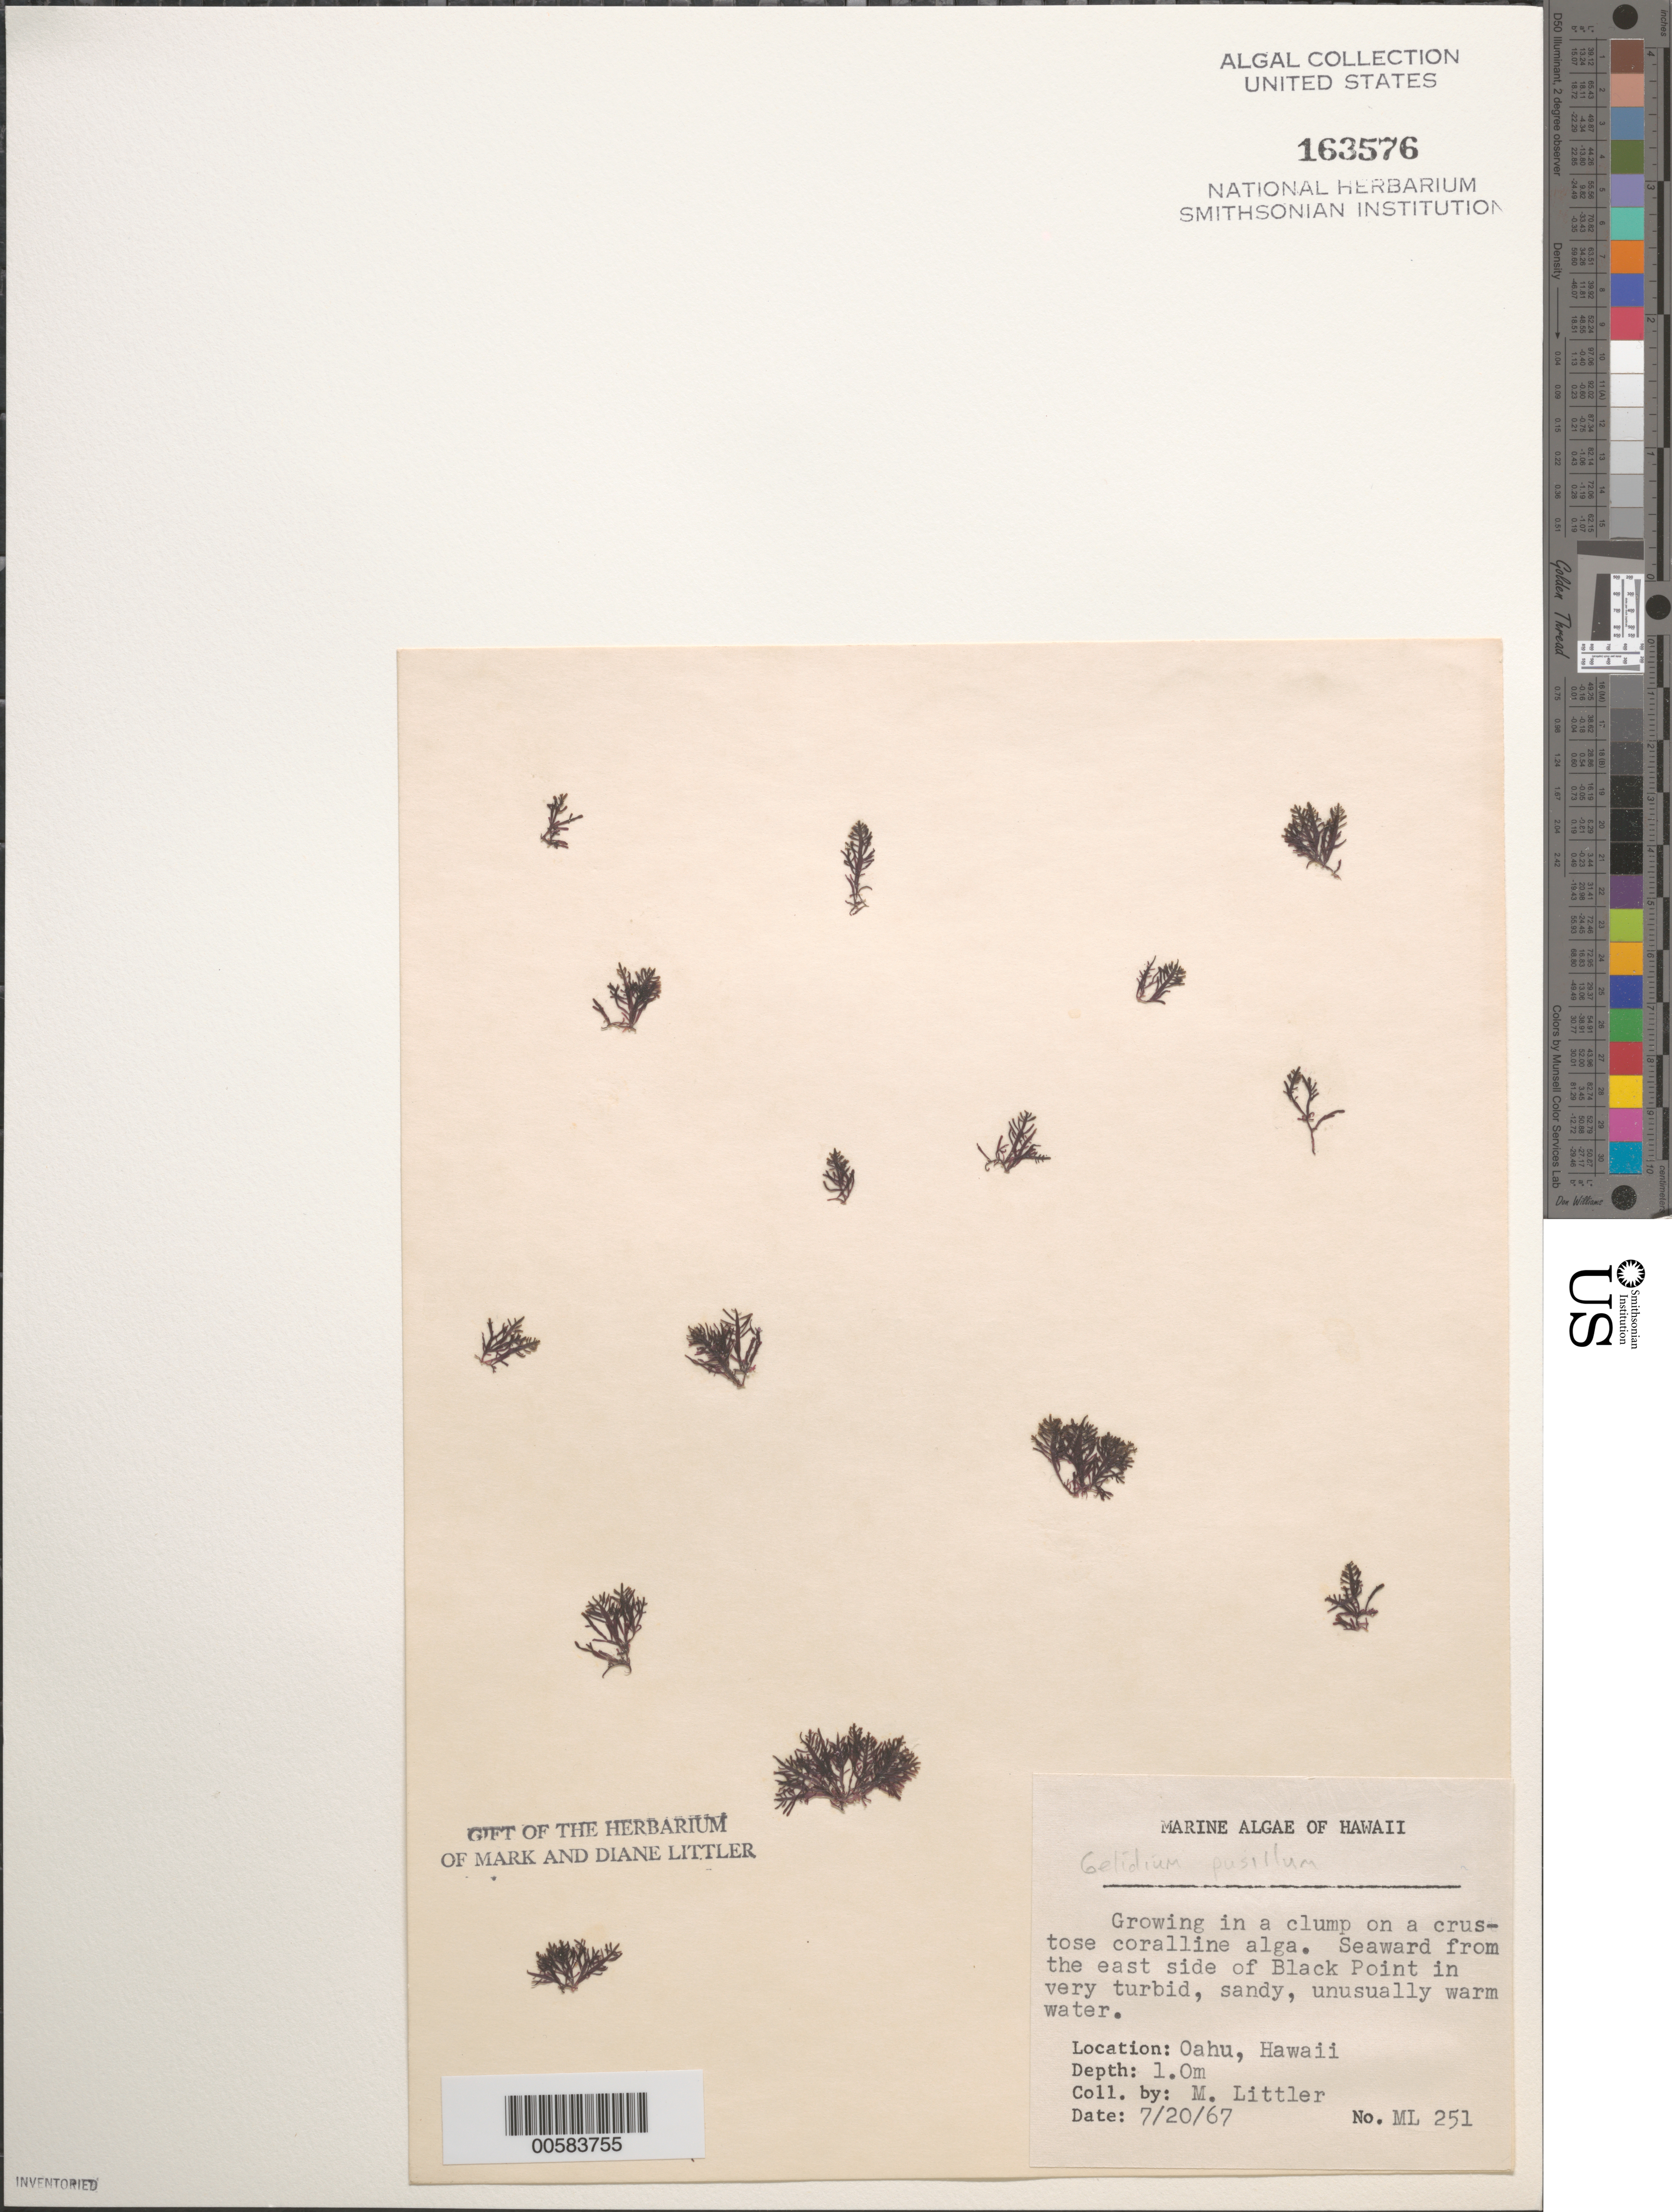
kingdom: Plantae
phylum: Rhodophyta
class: Florideophyceae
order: Gelidiales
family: Gelidiaceae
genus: Gelidium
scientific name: Gelidium pusillum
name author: (Stackh.) Le Jol.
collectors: M. M. Littler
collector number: ML 251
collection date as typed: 20 Jul 1967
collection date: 1967-07-20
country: United States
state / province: Hawaii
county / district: Honolulu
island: Oahu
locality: Off Black Point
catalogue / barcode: US 163576